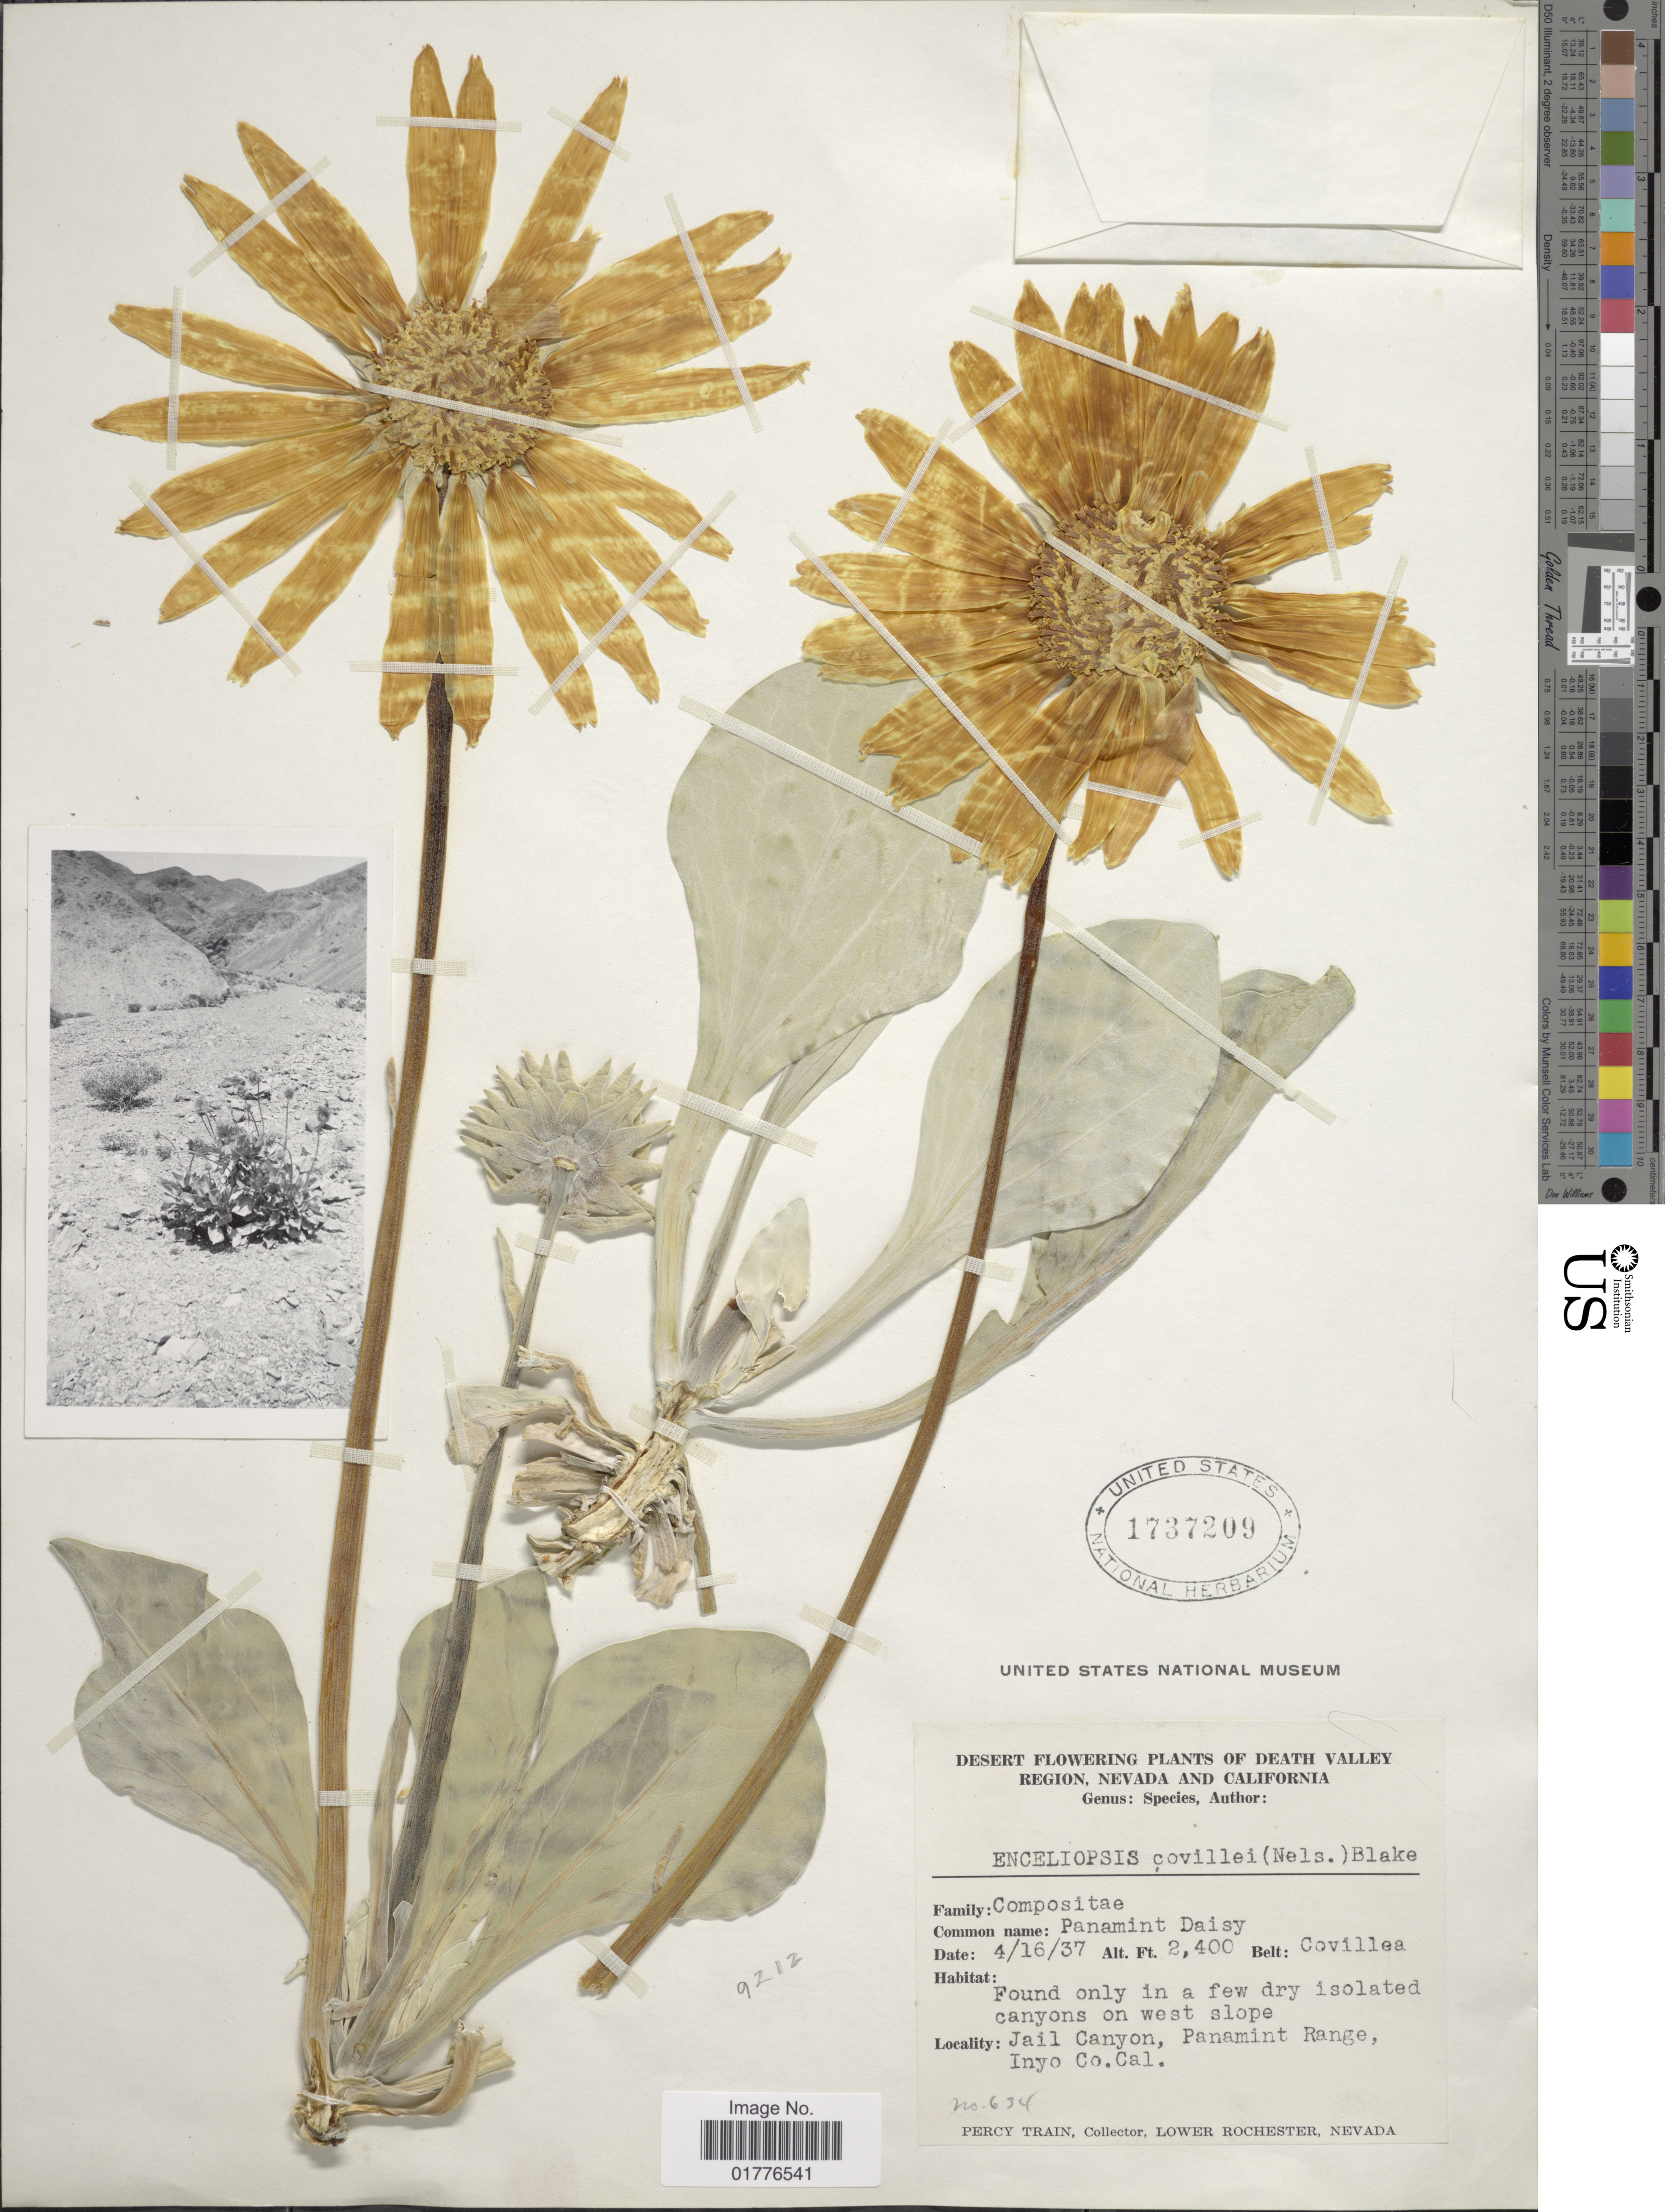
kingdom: Plantae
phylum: Tracheophyta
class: Magnoliopsida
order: Asterales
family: Asteraceae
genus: Enceliopsis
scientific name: Enceliopsis covillei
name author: (A. Nelson) S.F. Blake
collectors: P. Train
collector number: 634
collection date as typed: Transcribed d/m/y: 16/4/37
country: United States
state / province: California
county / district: Inyo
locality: Jail Canyon, Panamint Range, Inyo Co.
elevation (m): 732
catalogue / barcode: US 1737209